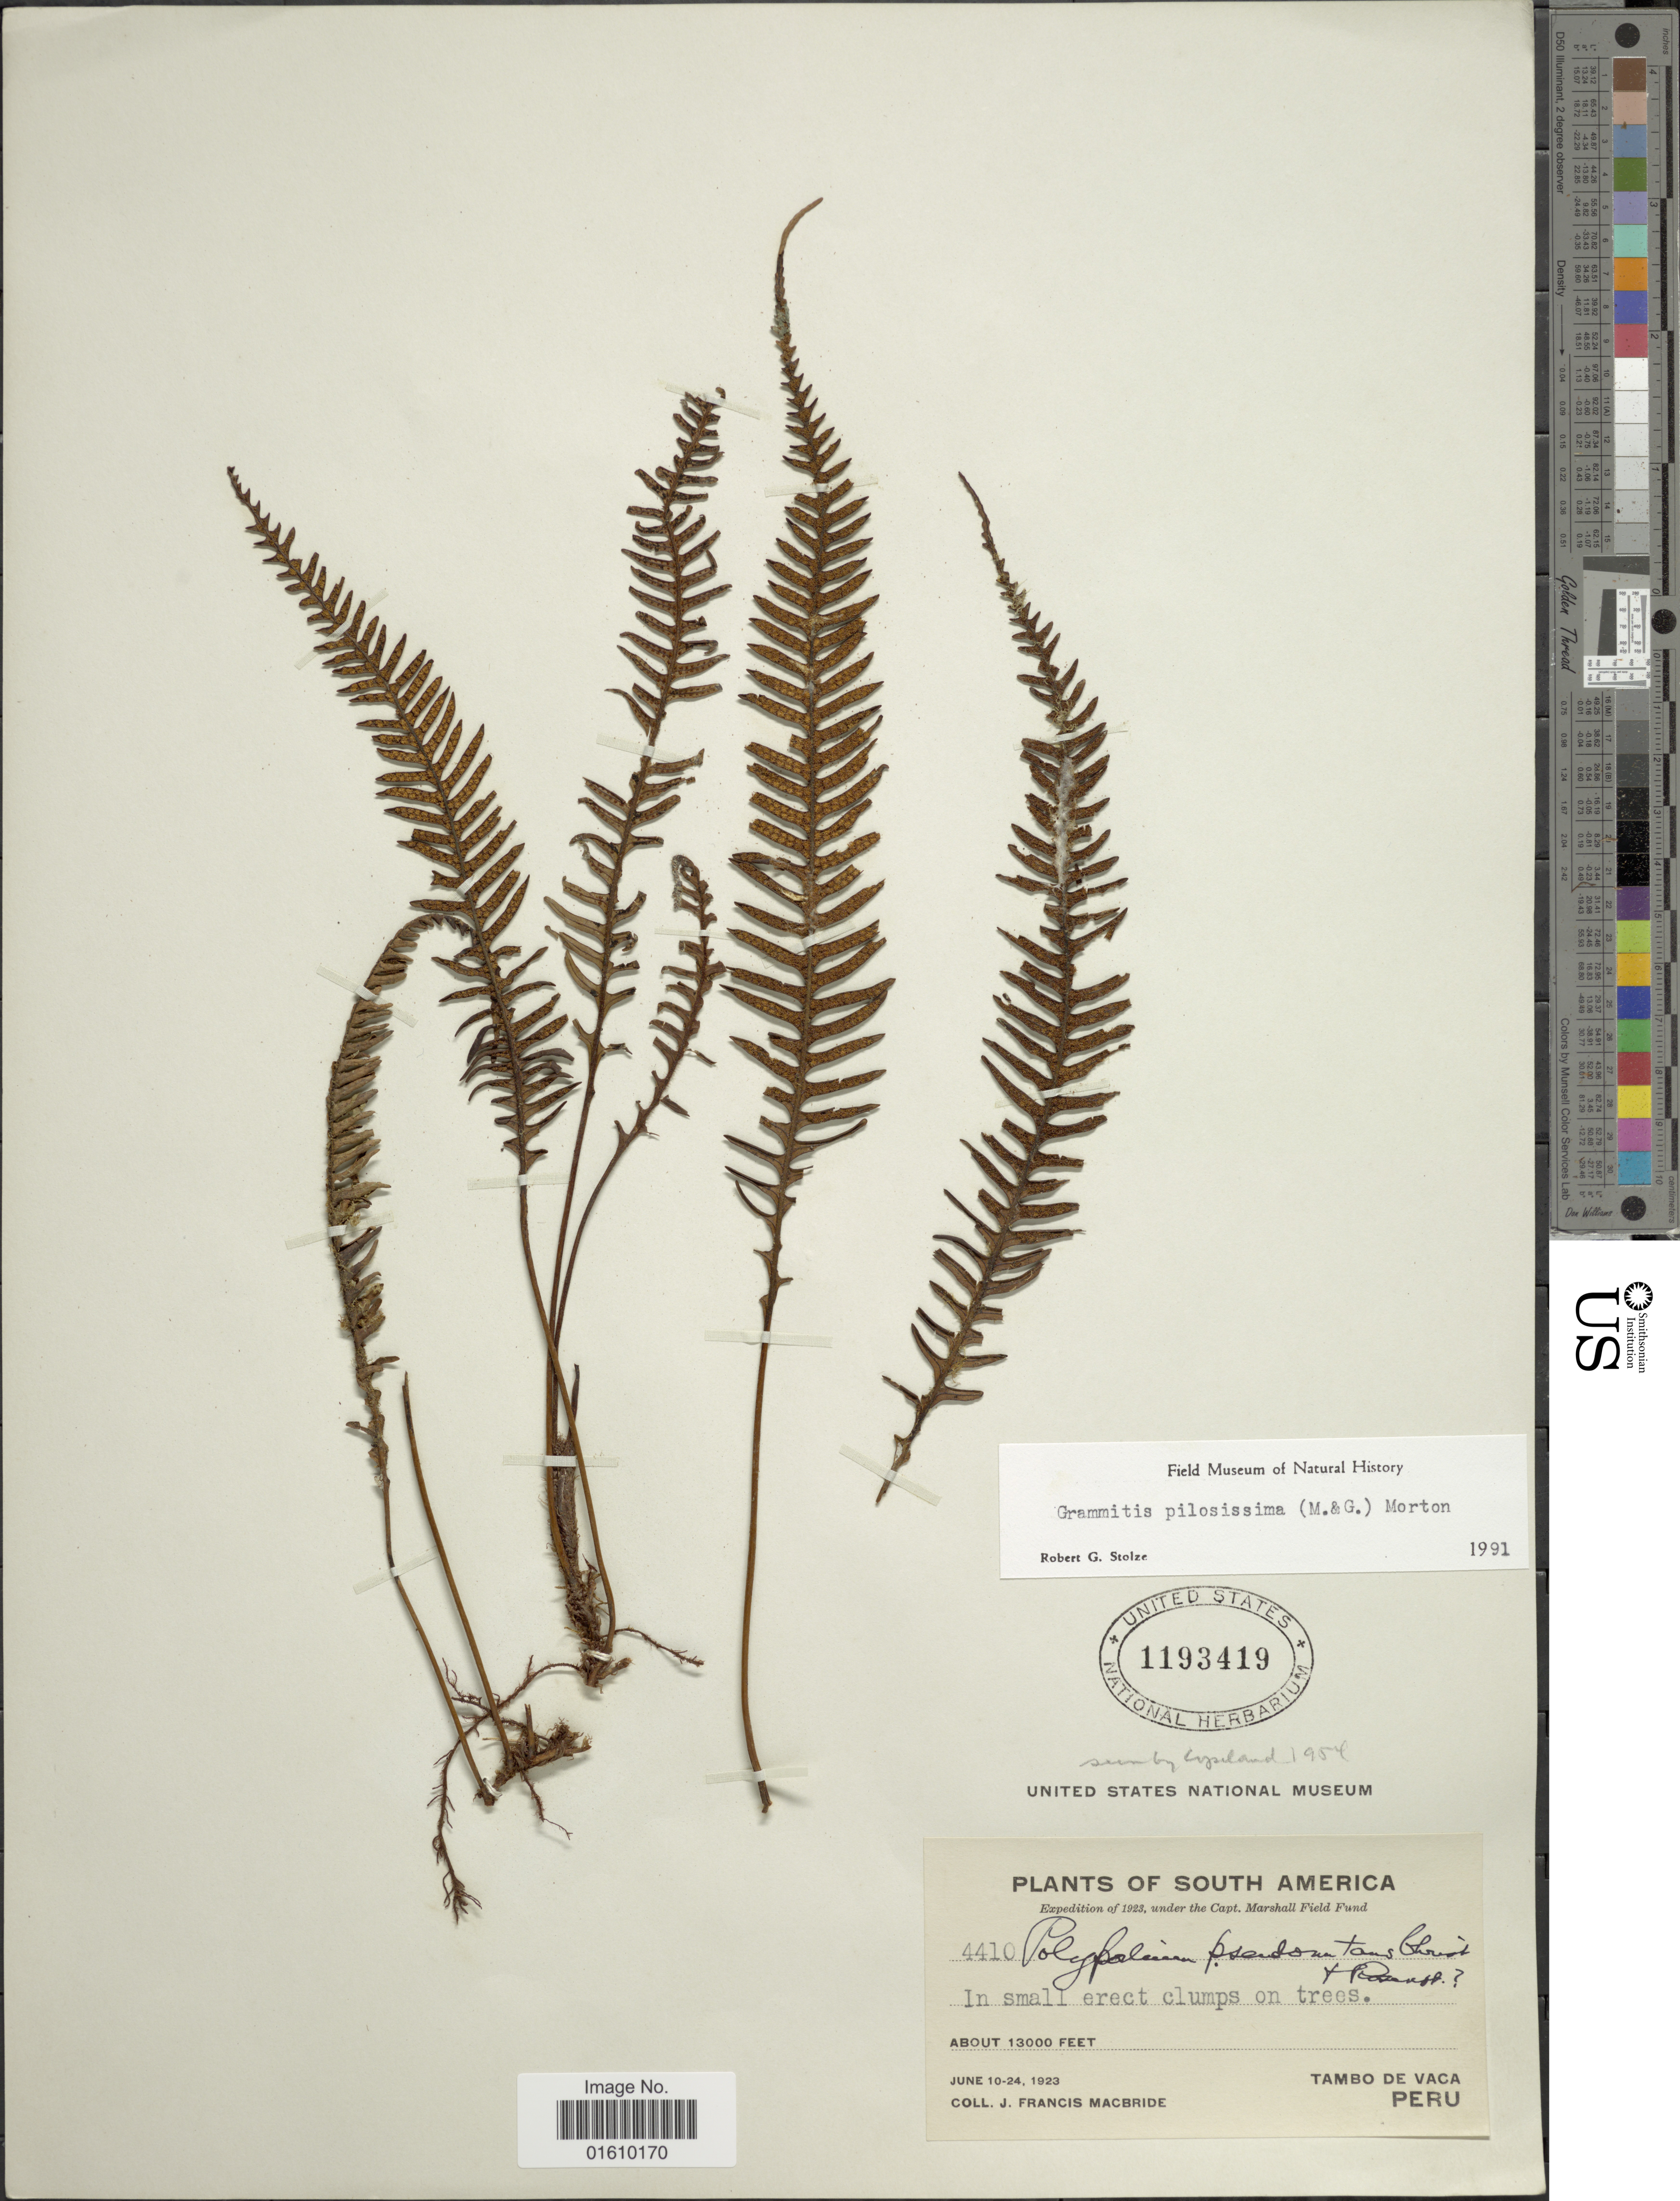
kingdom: Plantae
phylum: Tracheophyta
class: Polypodiopsida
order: Polypodiales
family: Polypodiaceae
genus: Melpomene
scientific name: Melpomene pilosissima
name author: (M. Martens & Galeotti) A.R. Sm. & R.C. Moran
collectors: J. F. Macbride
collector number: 4410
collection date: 1923-06-10/1923-06-24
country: Peru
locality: South America, Tambo de Vaca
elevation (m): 3962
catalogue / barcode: US 1193419